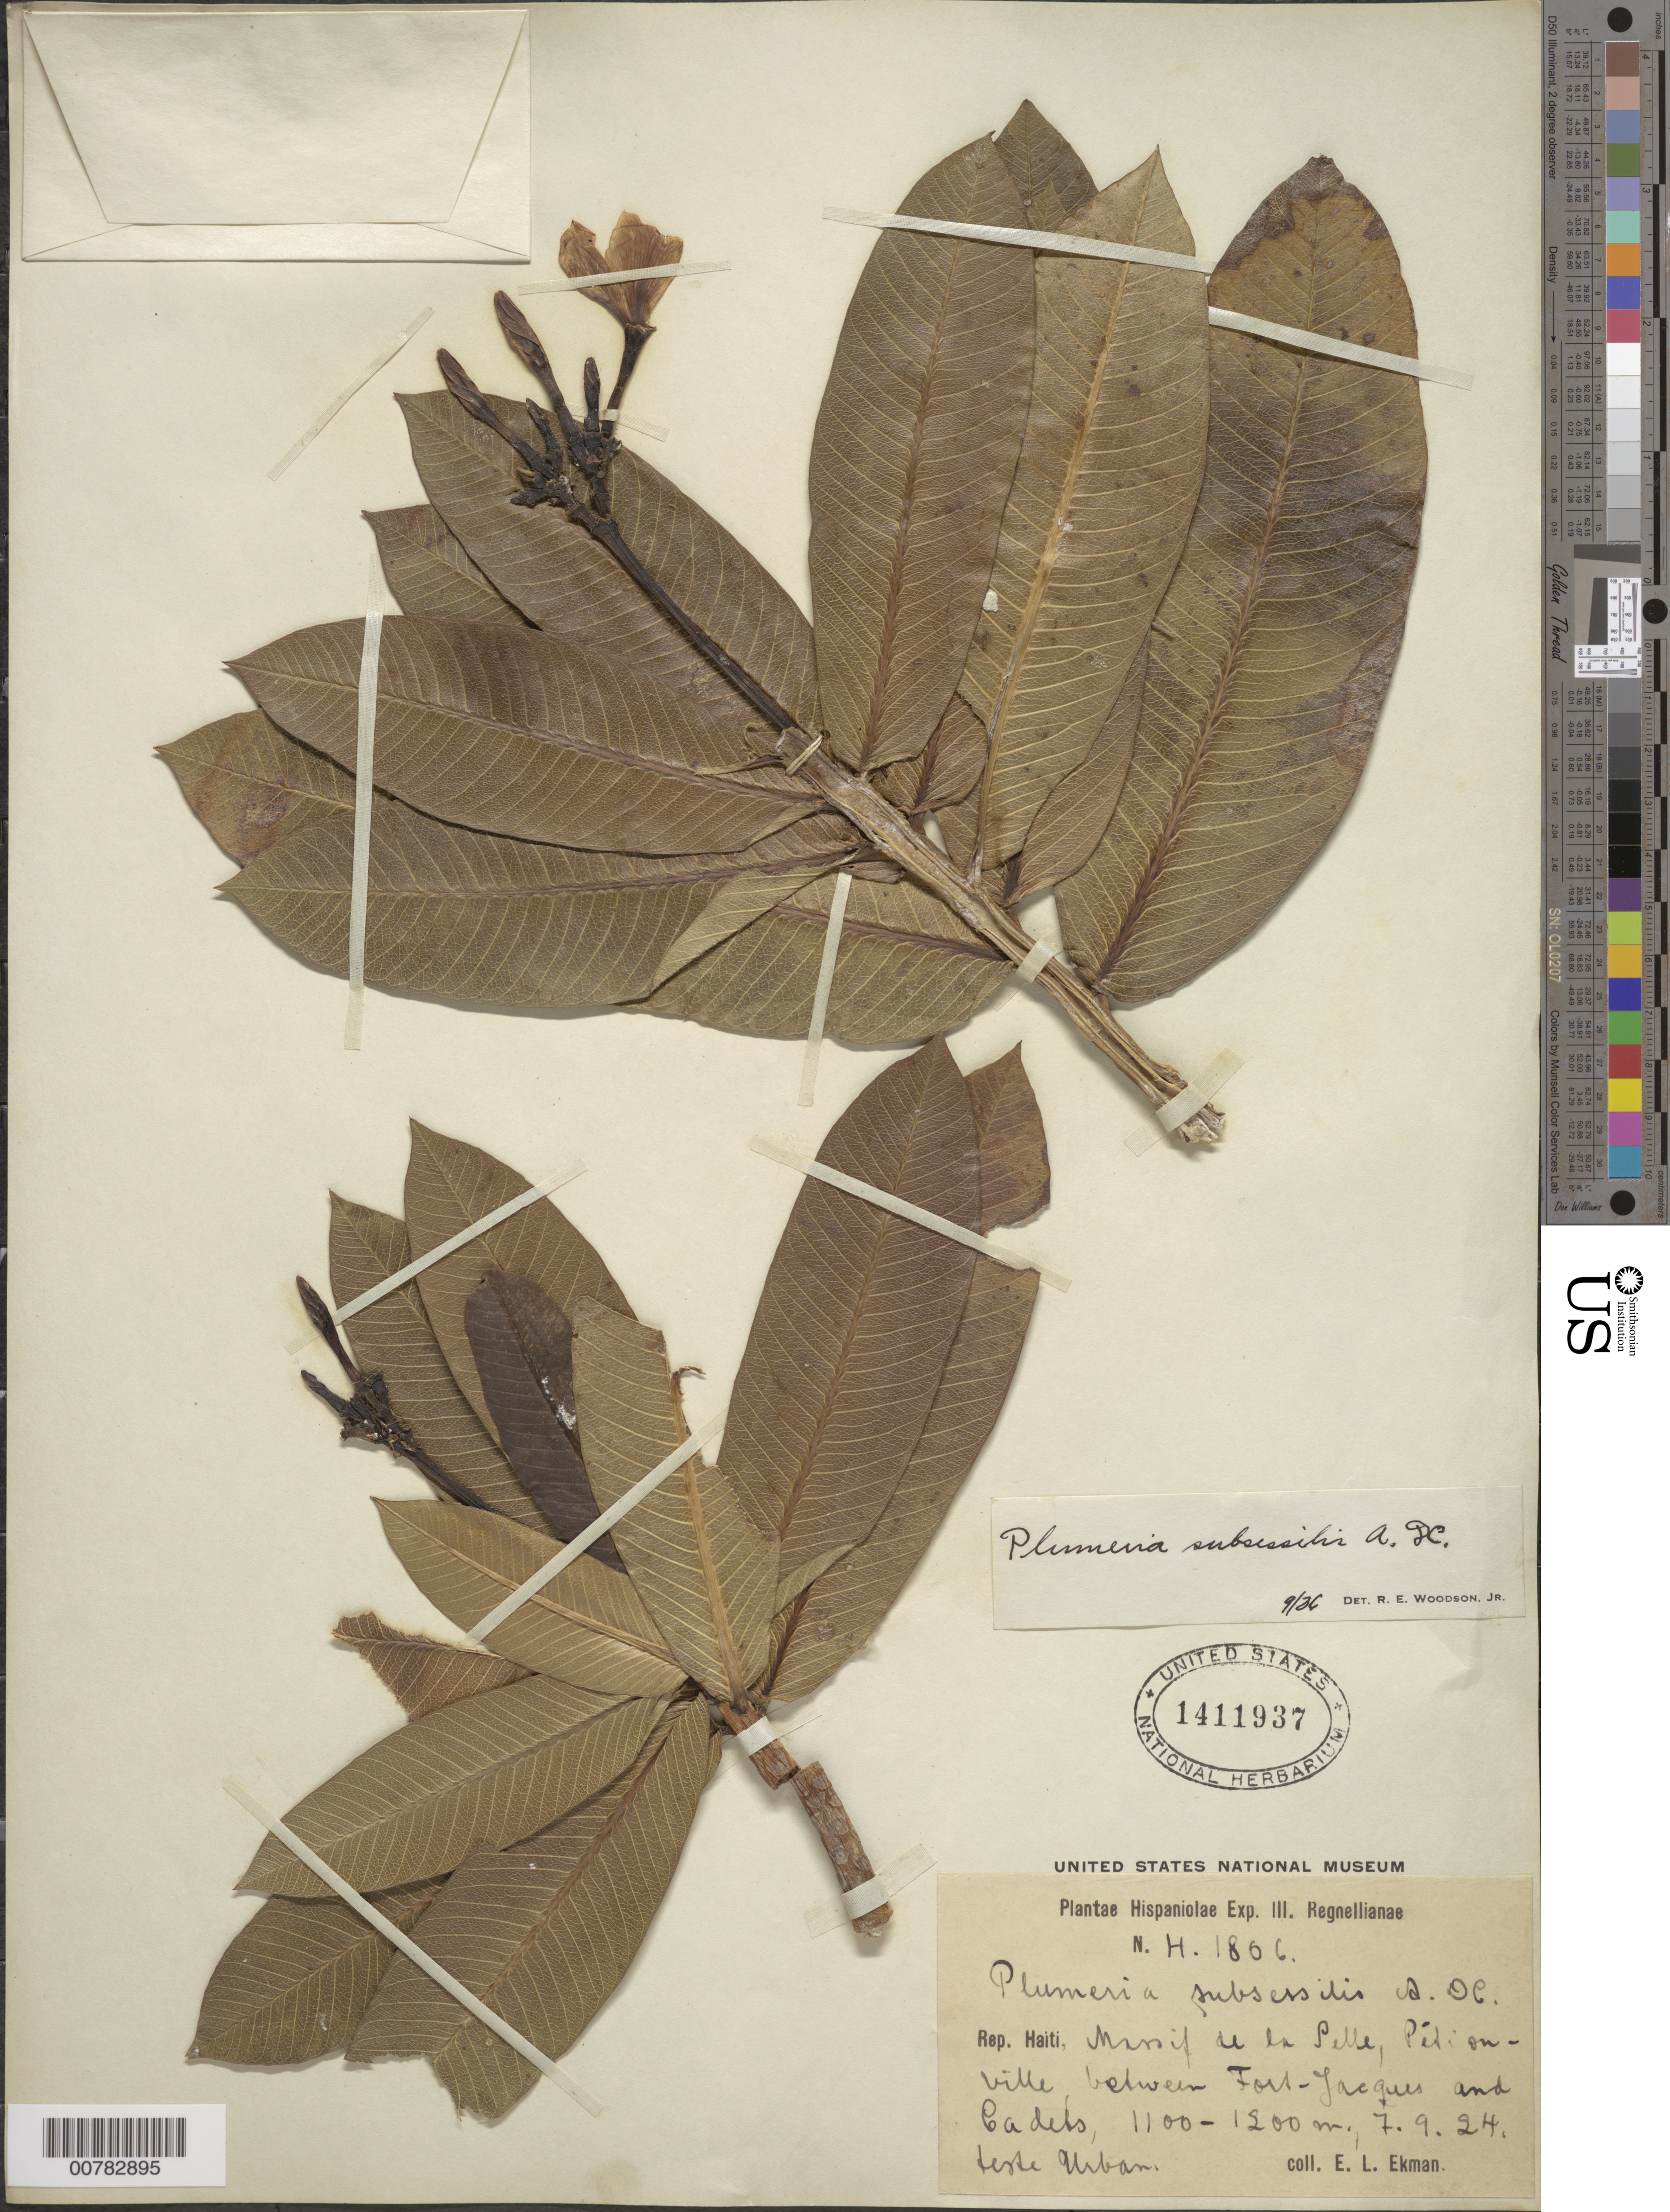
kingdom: Plantae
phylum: Tracheophyta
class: Magnoliopsida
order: Gentianales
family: Apocynaceae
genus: Plumeria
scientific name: Plumeria subsessilis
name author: A. DC.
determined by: Woodson, R. E., Jr.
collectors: E. L. Ekman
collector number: H 1806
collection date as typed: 07 Sep 1924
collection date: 1924-09-07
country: Haiti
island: Hispaniola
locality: Massif de la Selle, Pétionville, between Fort-Jacques and Cadets.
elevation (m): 1100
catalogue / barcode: US 1411937